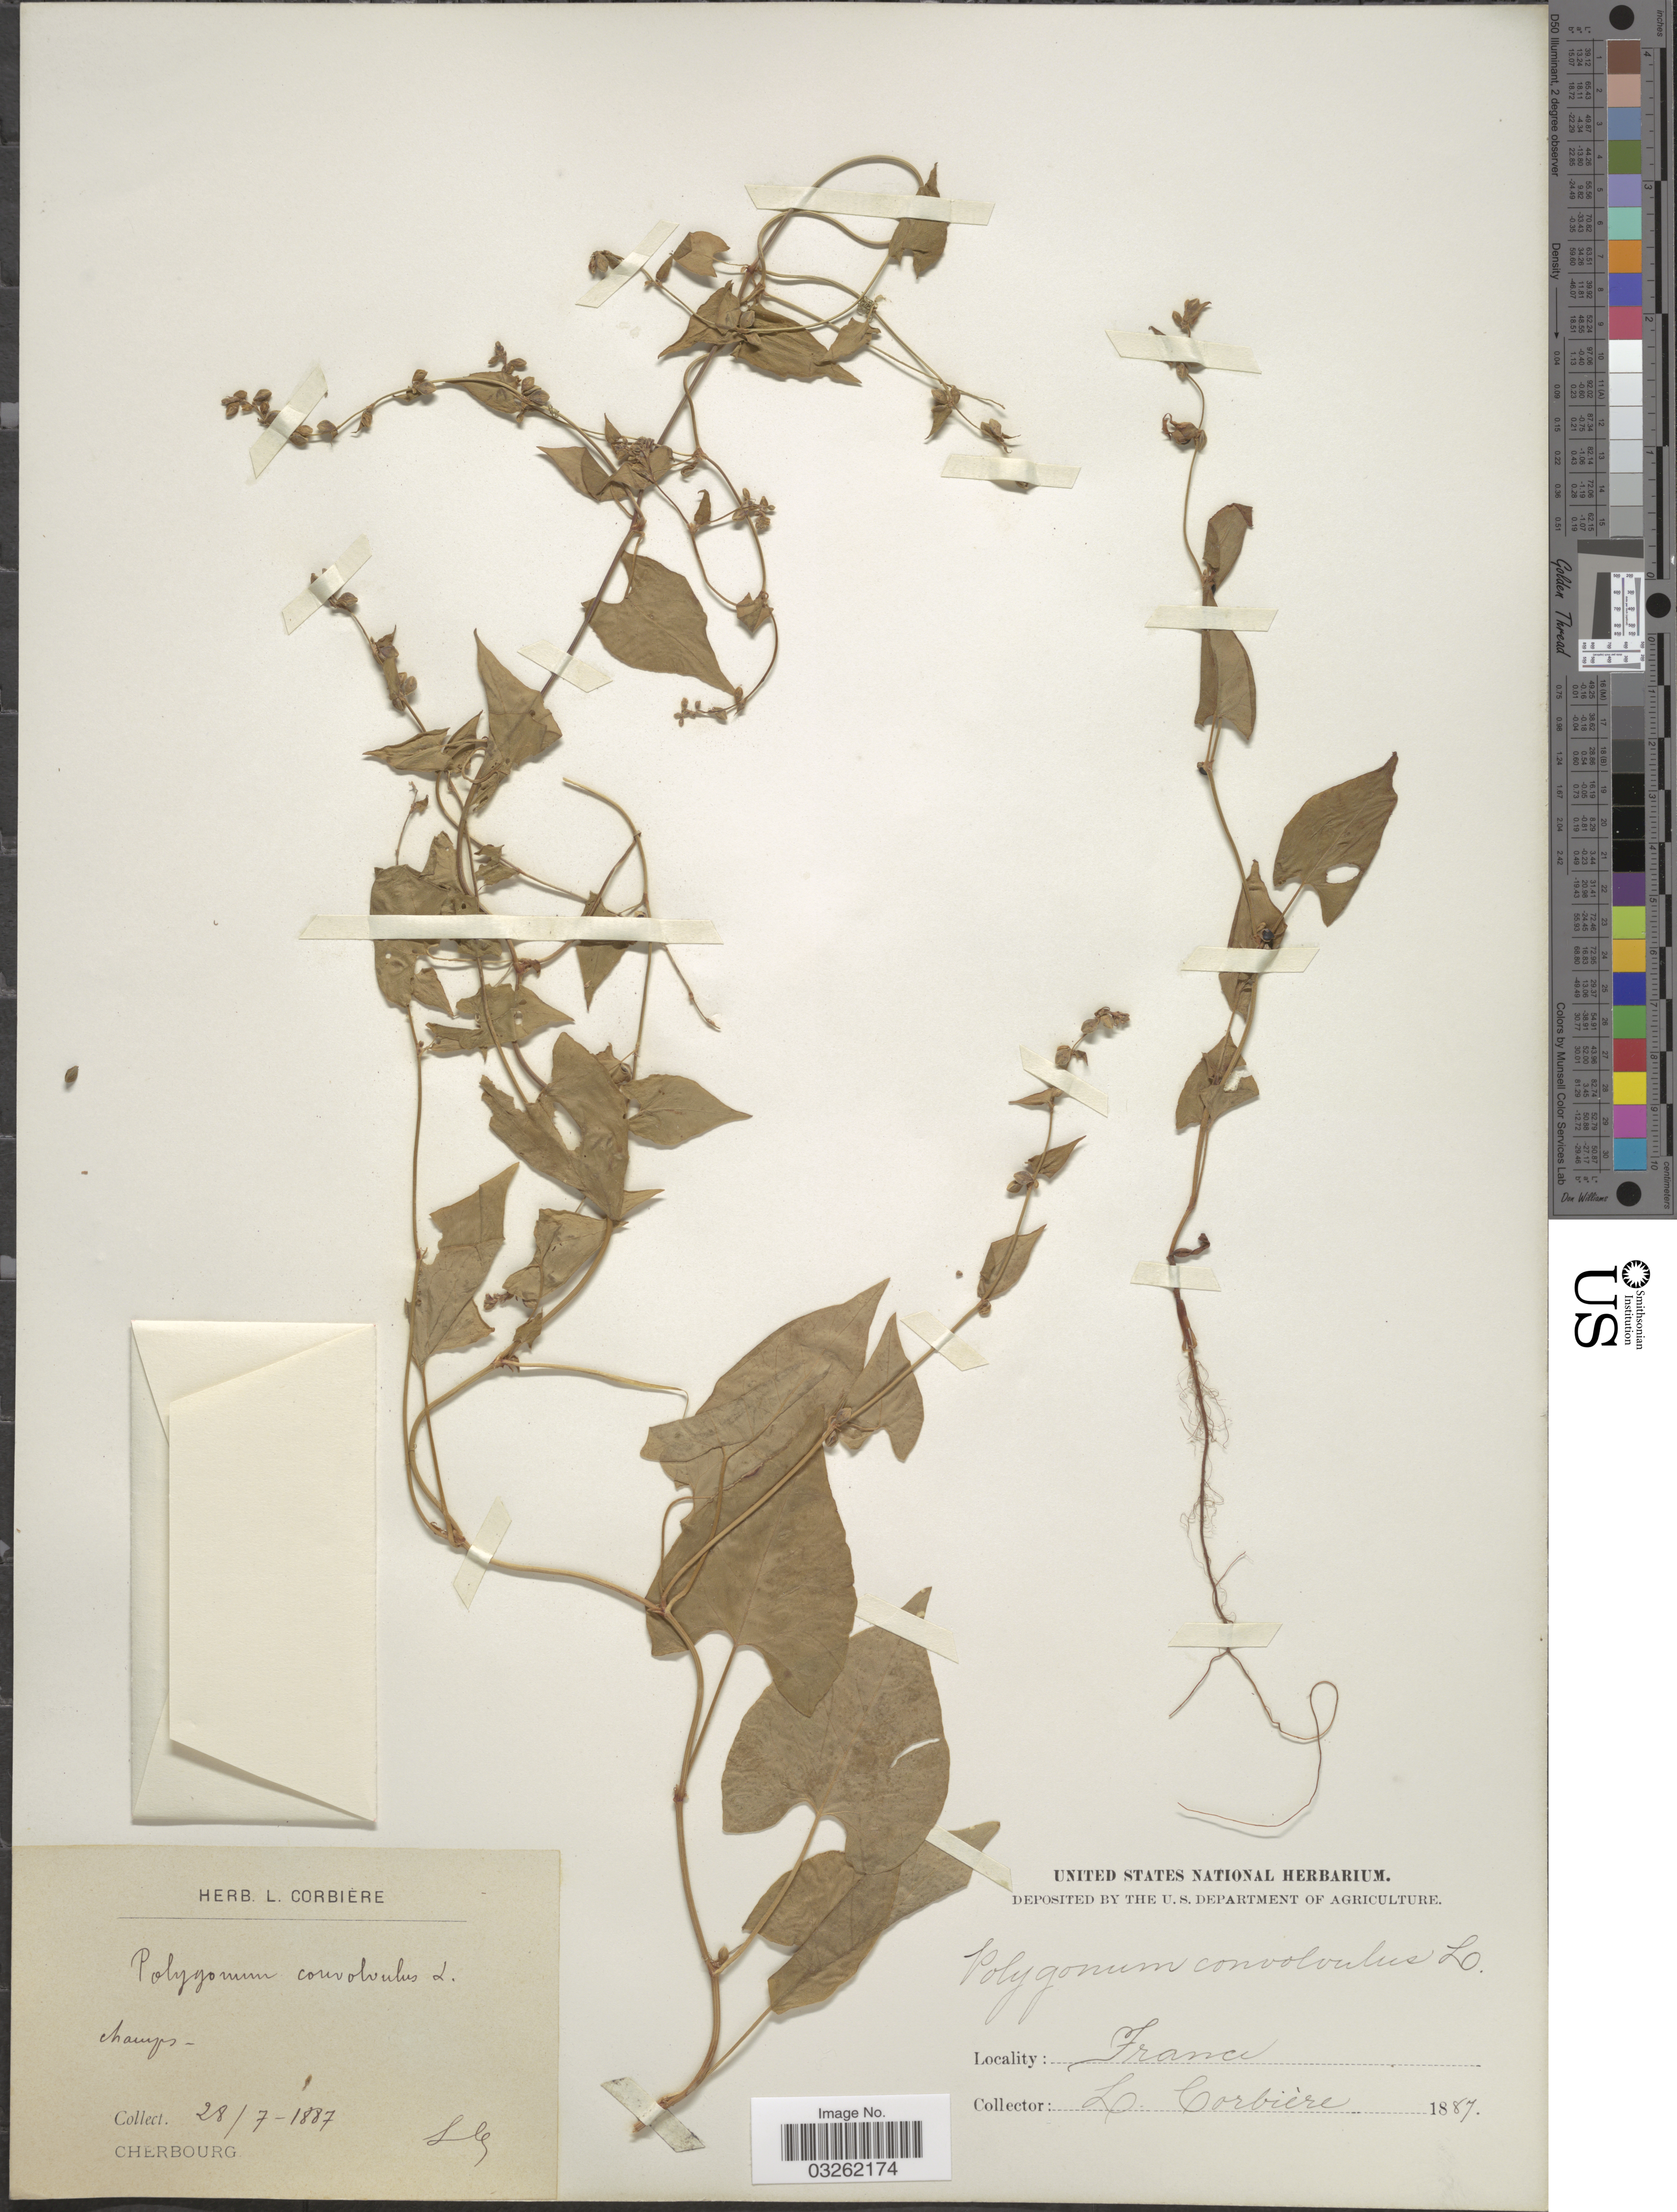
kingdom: Plantae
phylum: Tracheophyta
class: Magnoliopsida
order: Caryophyllales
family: Polygonaceae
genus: Fallopia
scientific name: Fallopia convolvulus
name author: (L.) Á. Löve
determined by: Strong, M. T., (US), Smithsonian Institution - National Museum of Natural History (UNITED STATES)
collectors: L. Corbière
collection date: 1887-07-28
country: France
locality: Cherbourg.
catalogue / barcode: US 103067